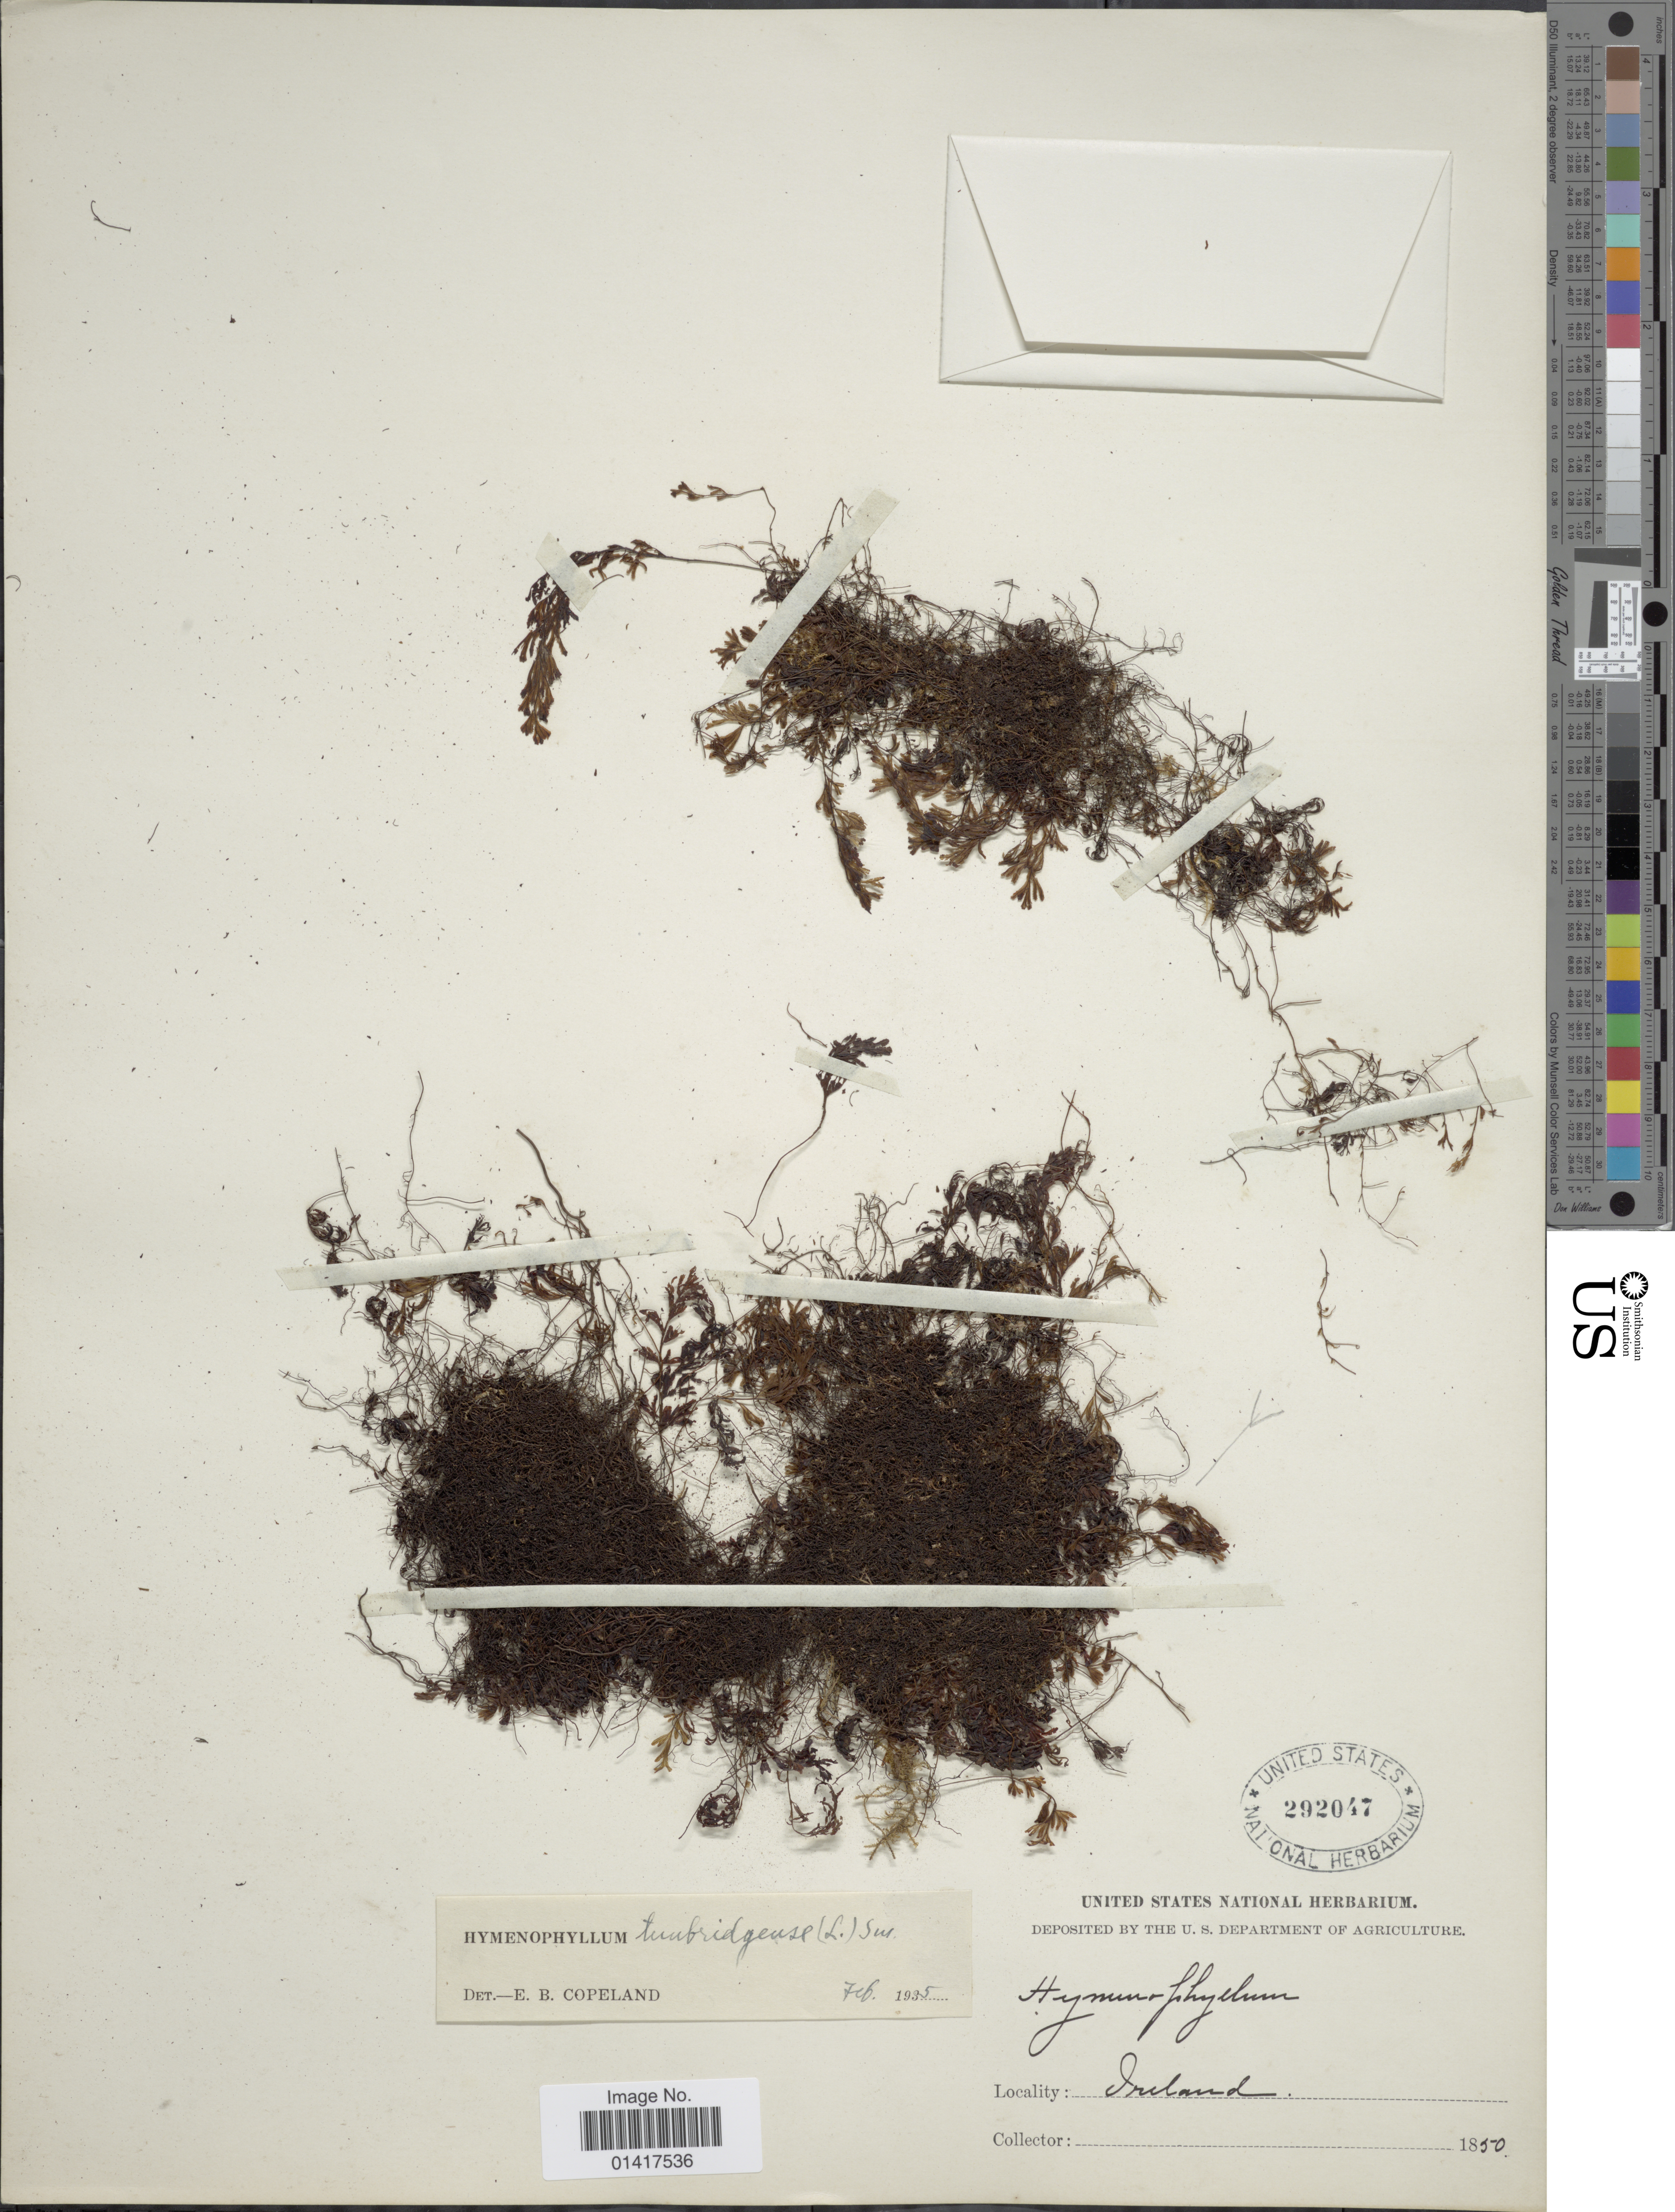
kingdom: Plantae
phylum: Tracheophyta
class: Polypodiopsida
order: Hymenophyllales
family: Hymenophyllaceae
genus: Hymenophyllum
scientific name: Hymenophyllum tunbrigense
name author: (L.) Small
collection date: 1850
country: Ireland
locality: Ireland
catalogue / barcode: US 292047